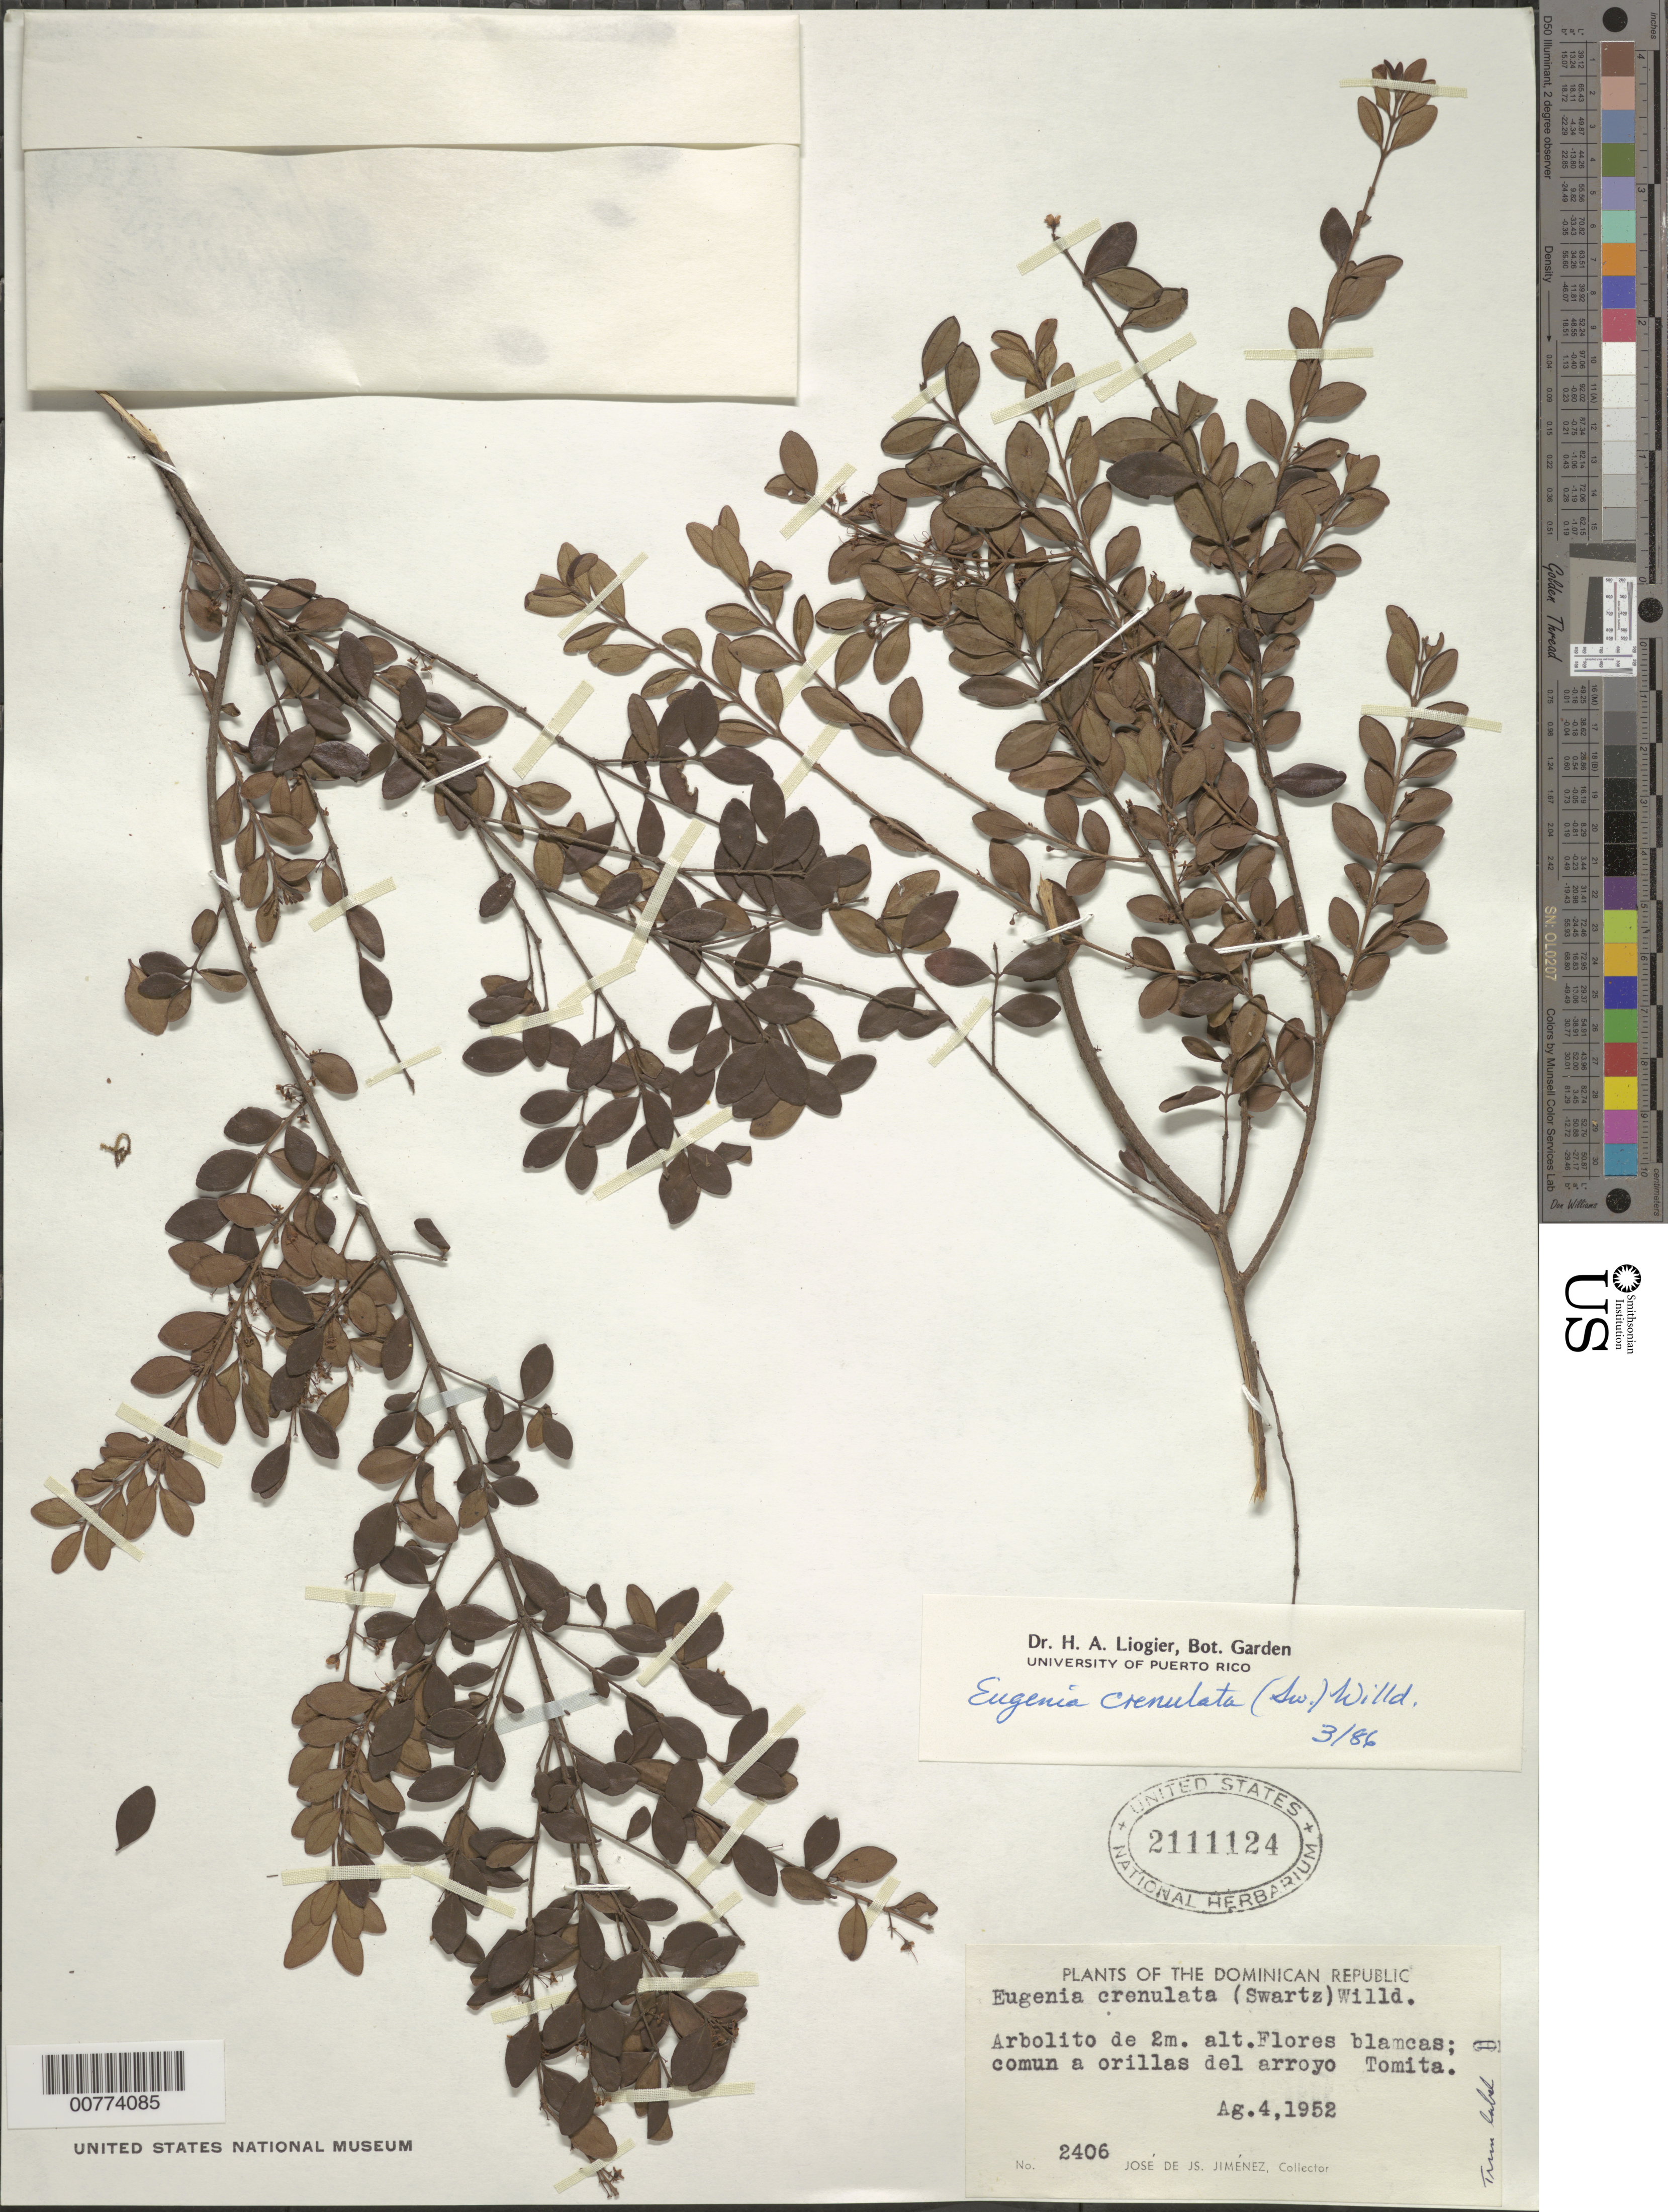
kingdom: Plantae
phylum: Tracheophyta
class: Magnoliopsida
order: Myrtales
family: Myrtaceae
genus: Eugenia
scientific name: Eugenia crenulata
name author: (Sw.) Willd.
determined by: Liogier, Alain H.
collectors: J. J. Jiménez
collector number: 2406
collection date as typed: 04 Aug 1952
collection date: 1952-08-04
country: Dominican Republic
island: Hispaniola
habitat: Banks of stream.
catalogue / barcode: US 2111124